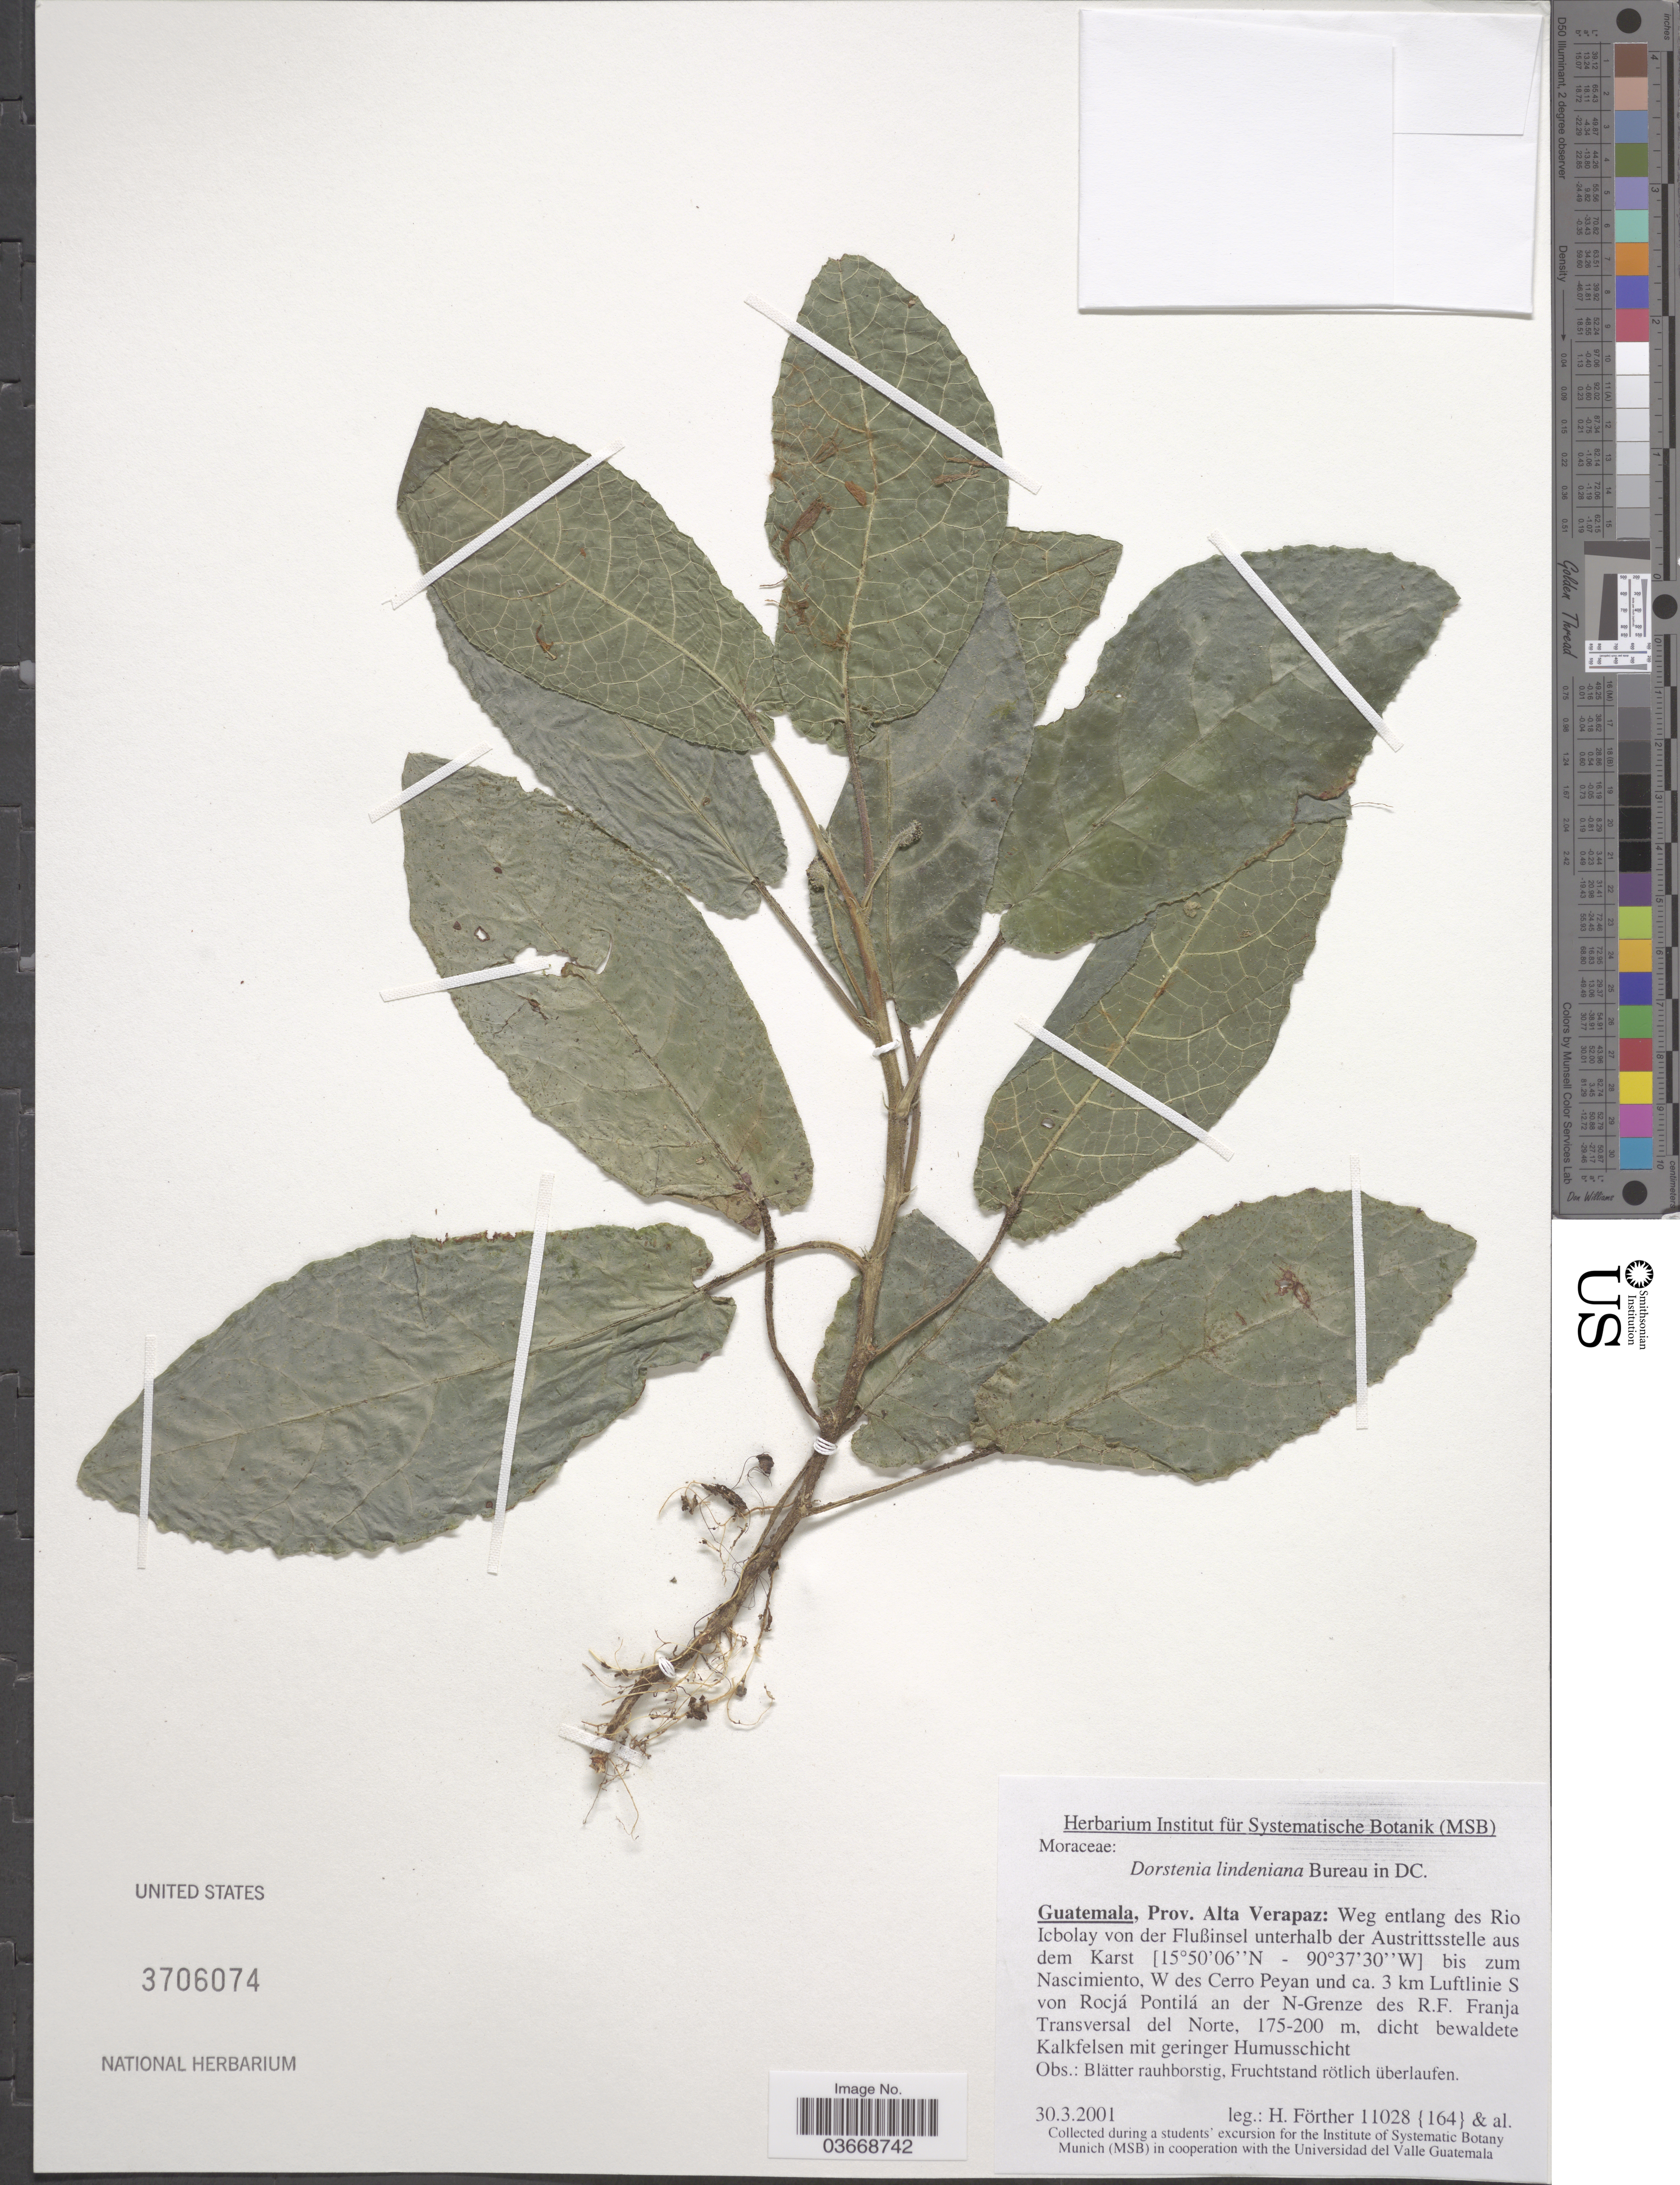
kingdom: Plantae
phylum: Tracheophyta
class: Magnoliopsida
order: Rosales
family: Moraceae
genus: Dorstenia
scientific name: Dorstenia lindeniana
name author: Bureau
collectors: H. Fôrther & et al.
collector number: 11028{164}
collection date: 2001-03-30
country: Guatemala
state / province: Alta Verapaz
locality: Weg entlang des Rio Icbolay von der Flußinsel unterhalb der Austrittsstelle aus dem Karst bis zum Nascimiento, W des Cerro Peyan und ca. 3 km Luftlinie S von Rocjá Pontilá and der N-Grenze des R.F. Franja Transversal del Norte.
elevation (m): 175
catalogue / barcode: US 3706074